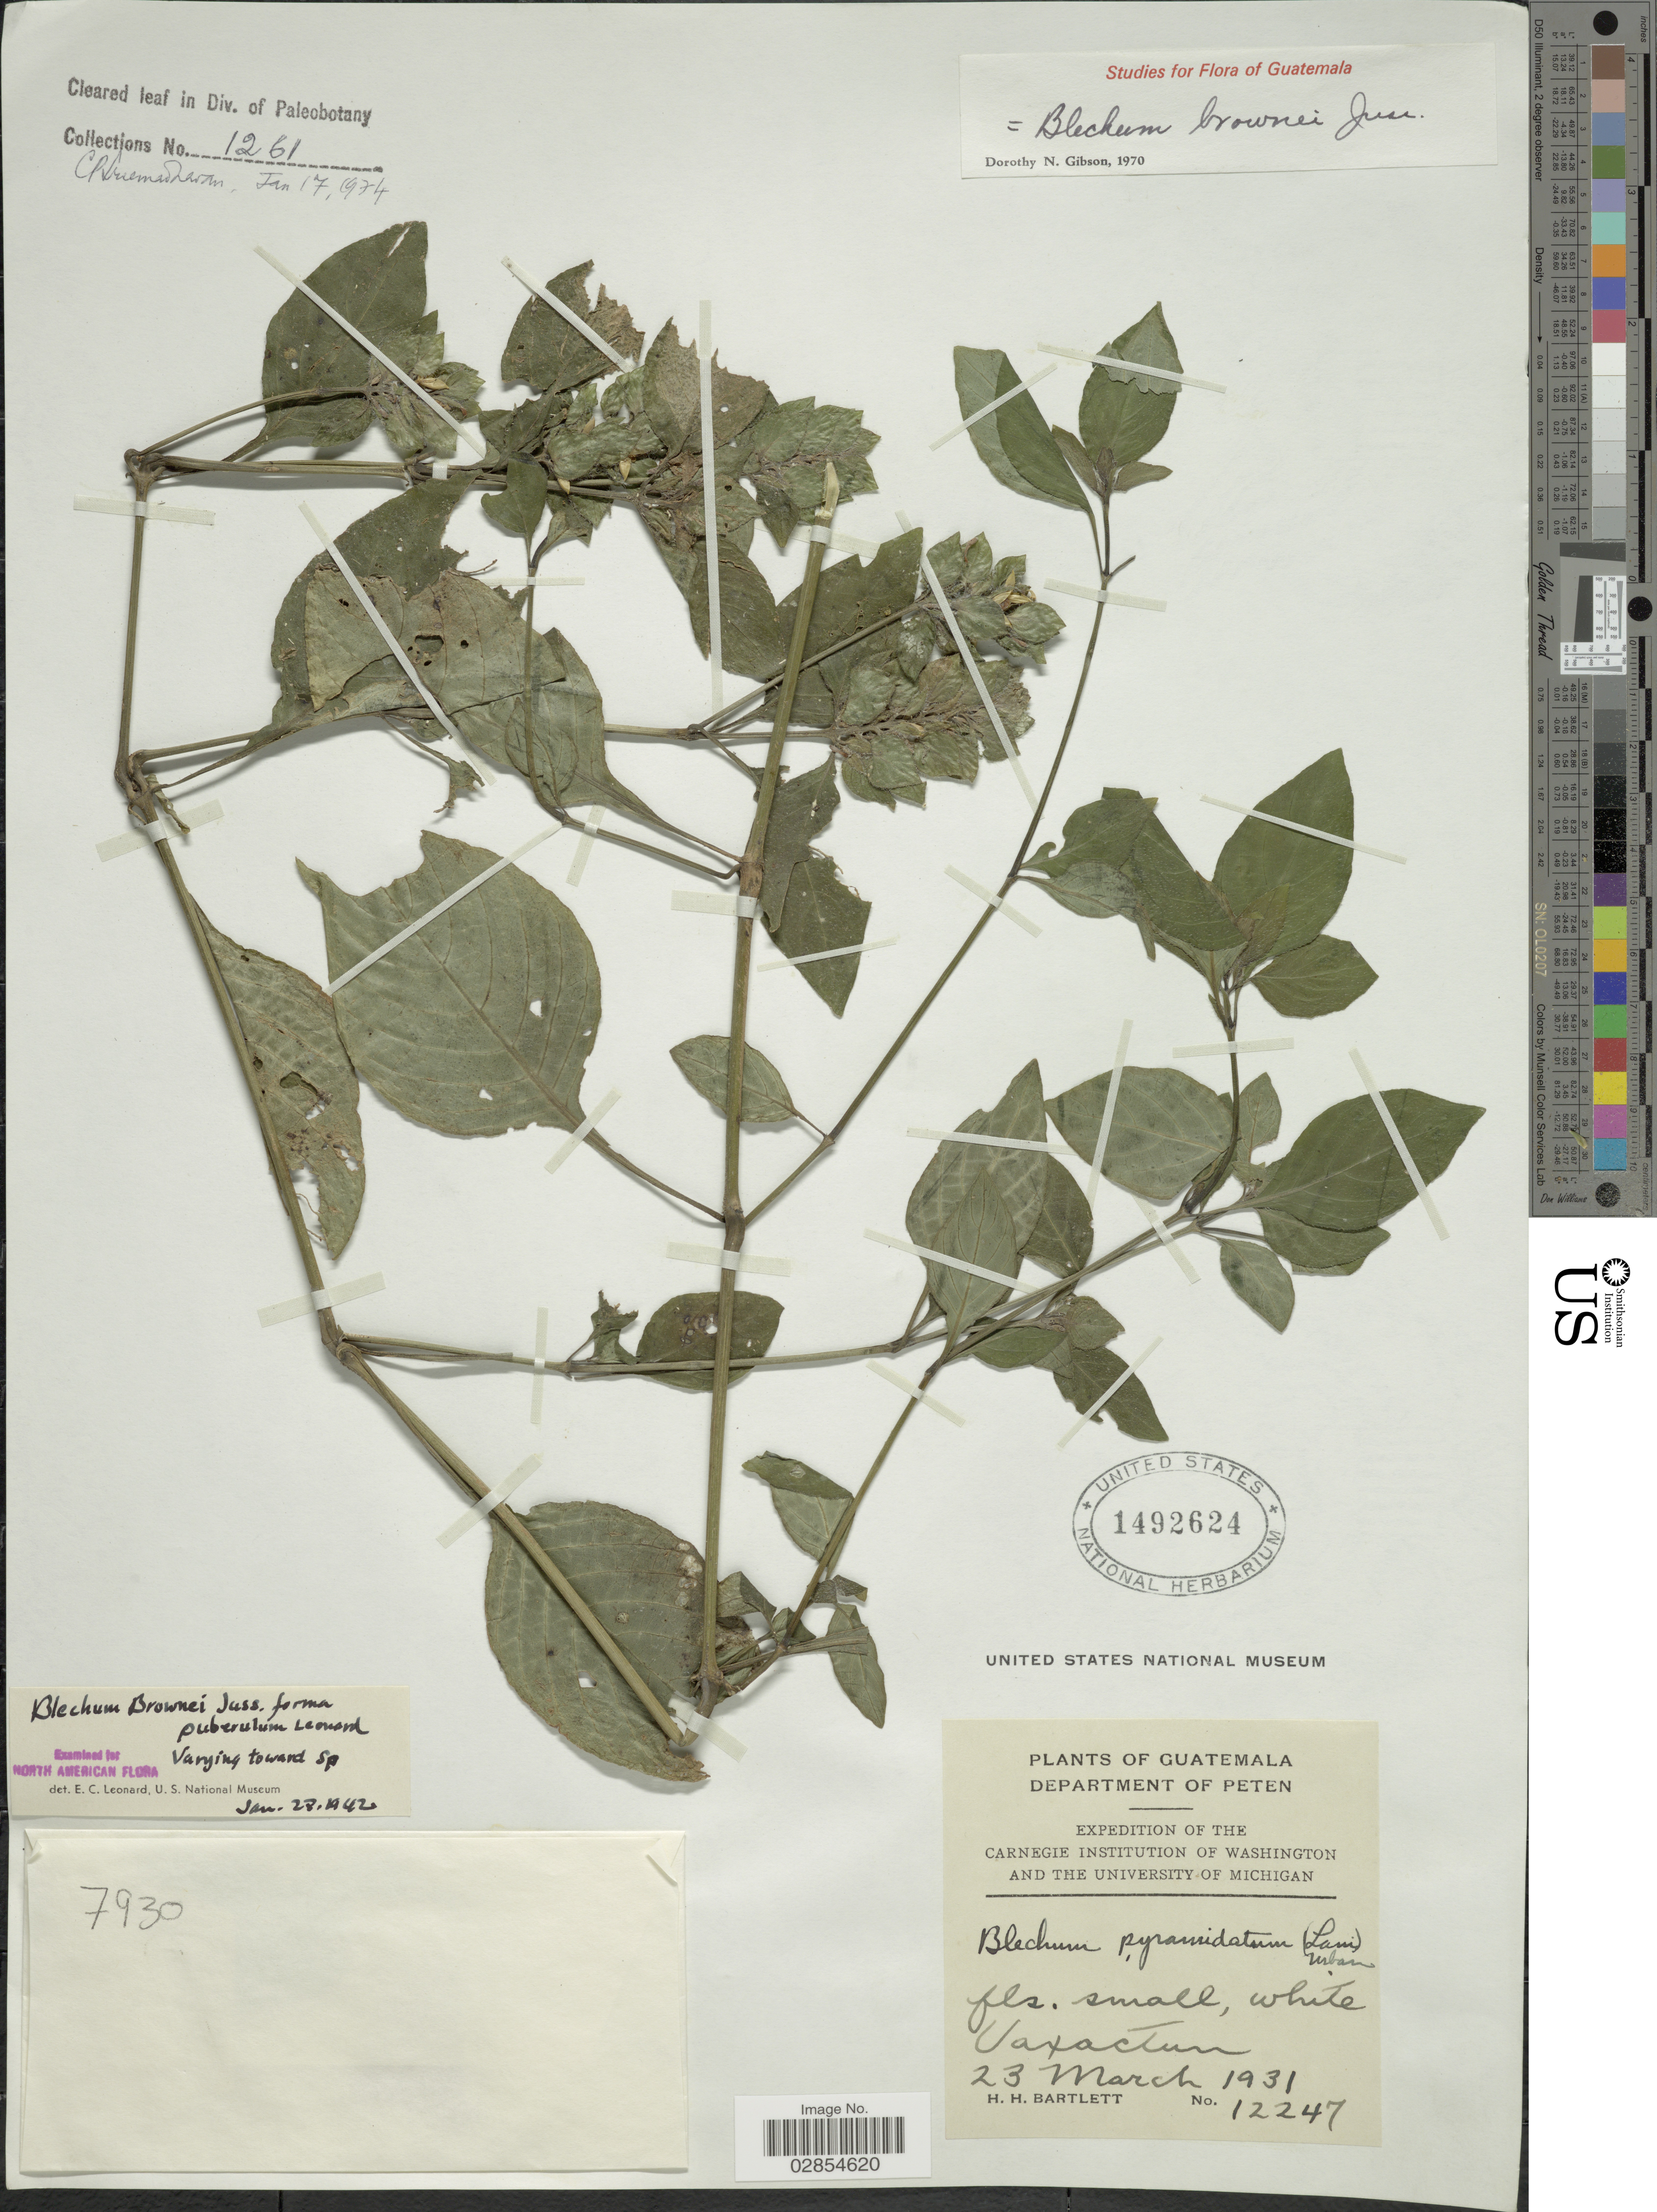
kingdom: Plantae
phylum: Tracheophyta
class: Magnoliopsida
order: Lamiales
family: Acanthaceae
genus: Blechum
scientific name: Blechum pyramidatum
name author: (Lam.) Urb.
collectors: H. H. Bartlett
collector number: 12247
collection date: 1931-03-23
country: Guatemala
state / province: El Petén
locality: Department of Peten. Uaxactun.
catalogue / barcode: US 1492624